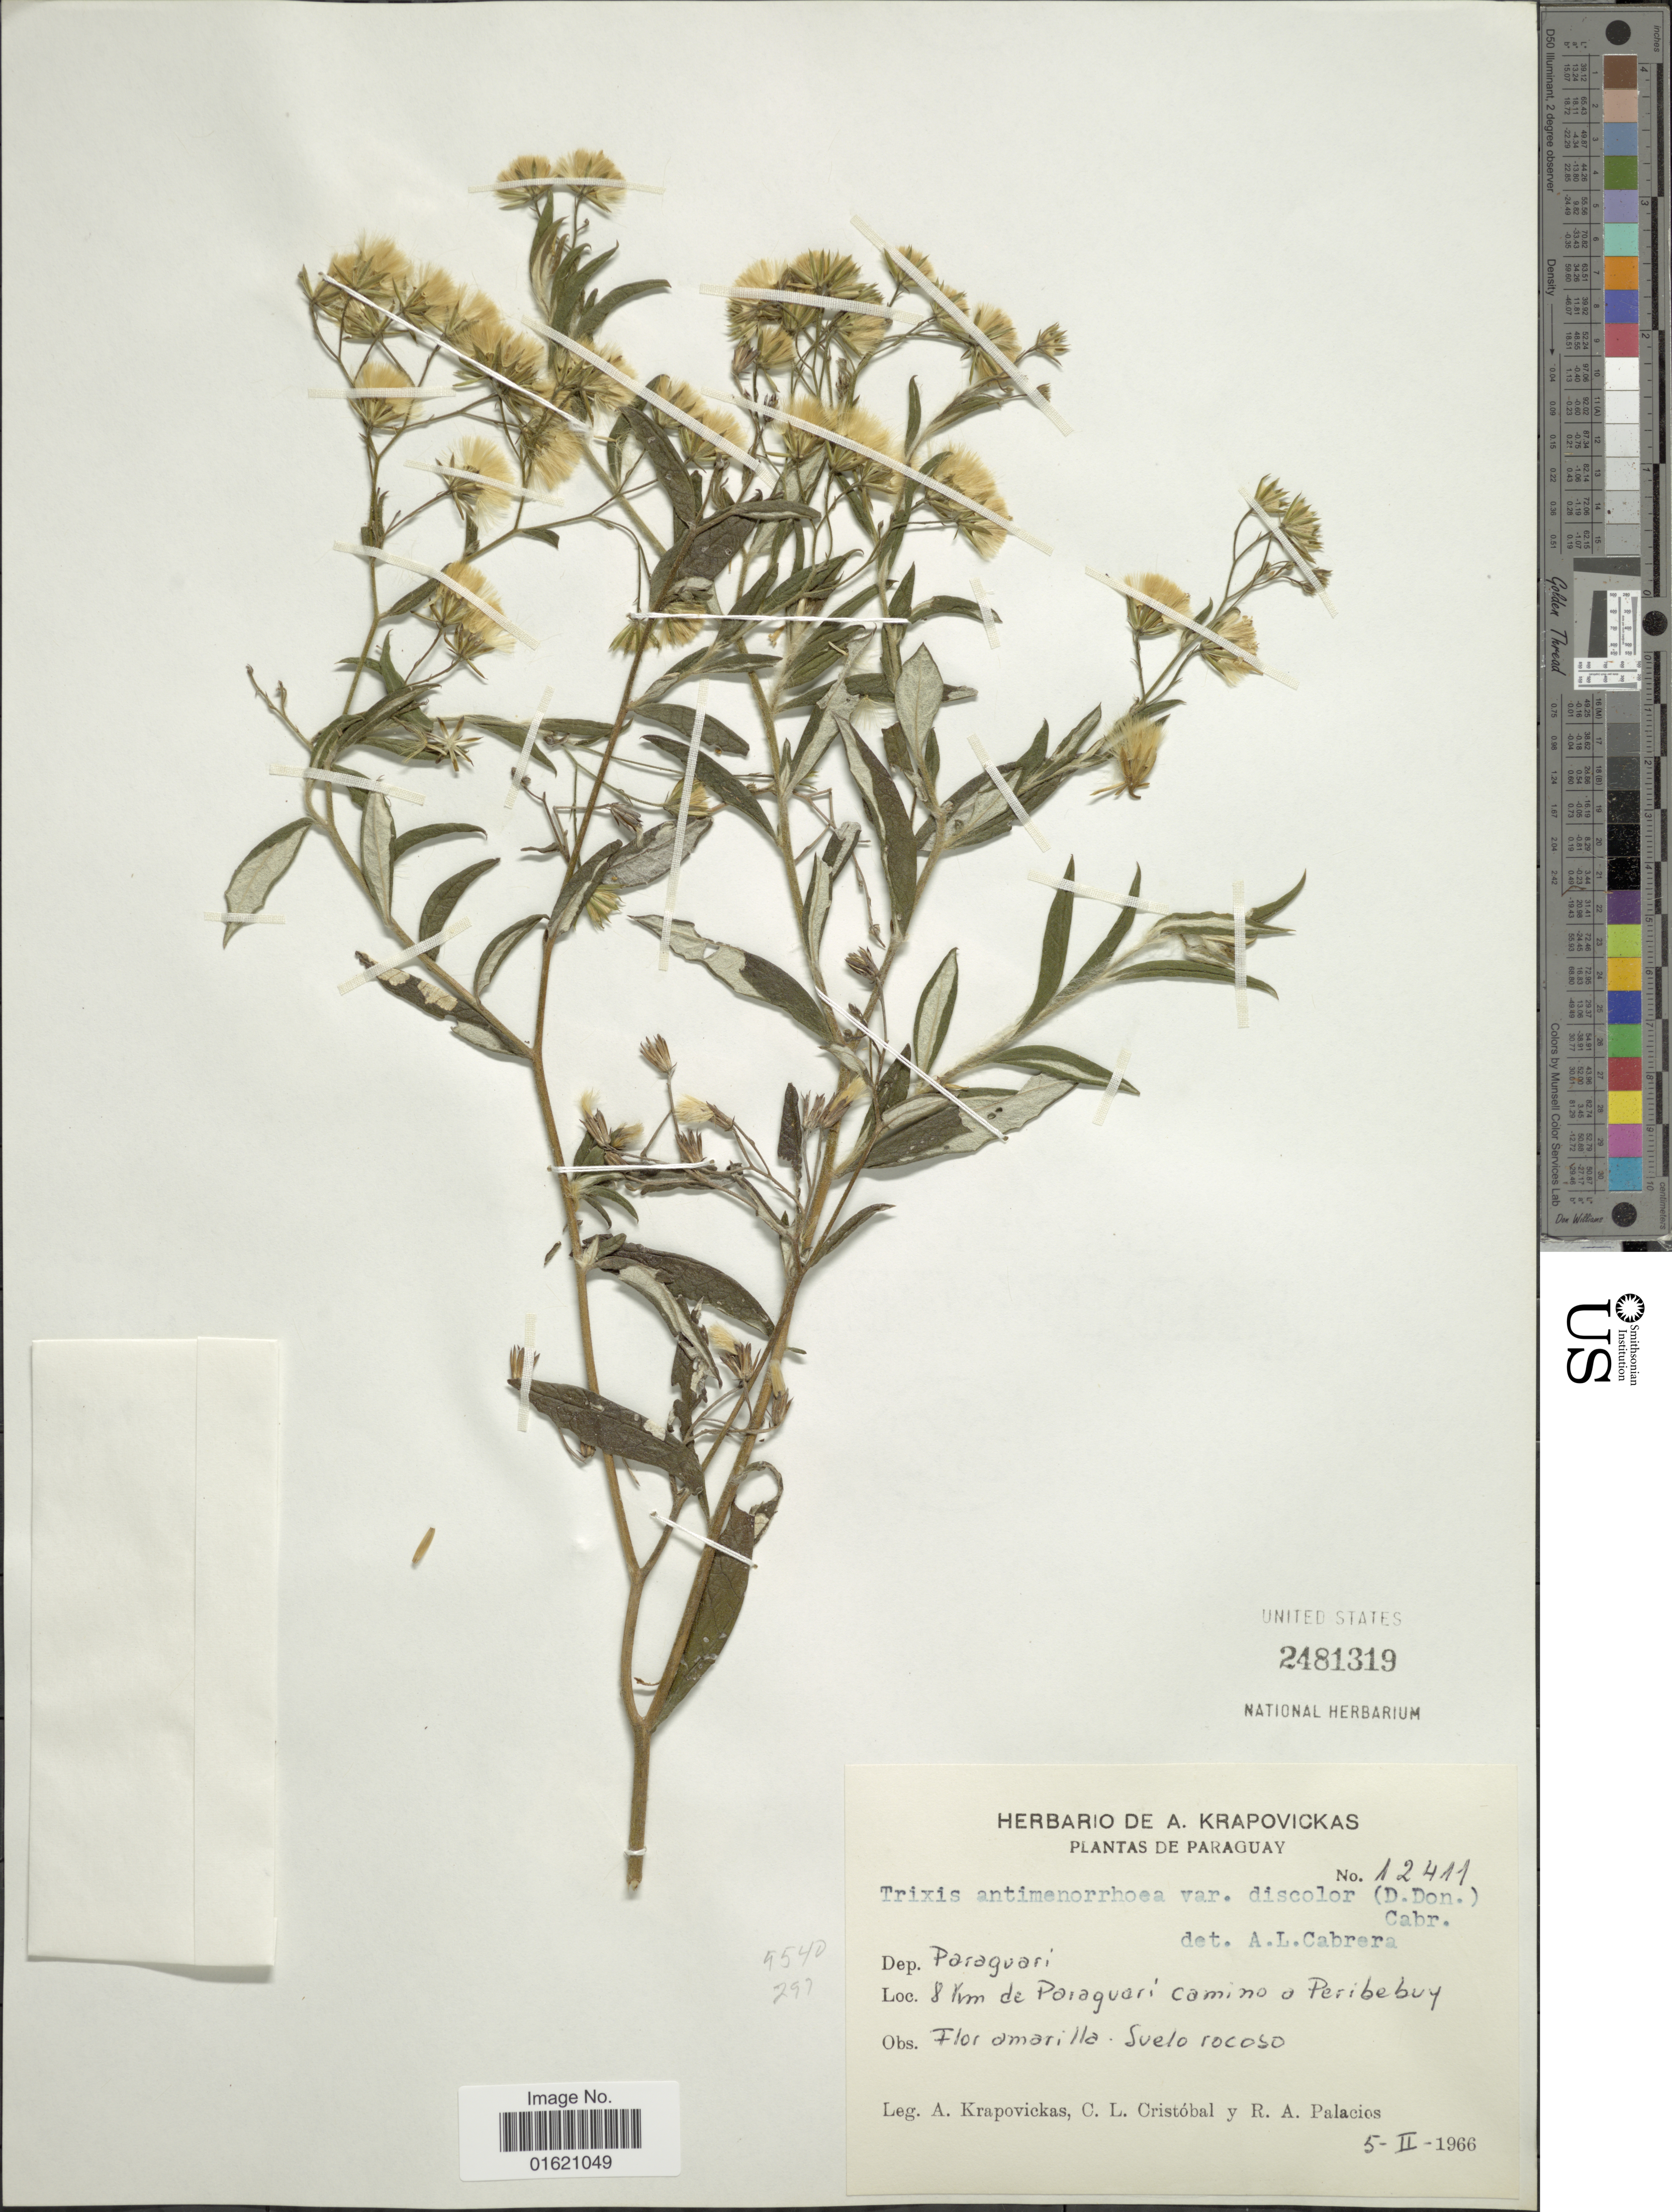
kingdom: Plantae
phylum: Tracheophyta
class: Magnoliopsida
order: Asterales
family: Asteraceae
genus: Trixis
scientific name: Trixis antimenorrhoea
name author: (Schrank) Mart. ex Kuntze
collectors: A. Krapovickas, C. L. Cristóbal & R. Palacios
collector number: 12411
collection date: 1966-02-05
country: Paraguay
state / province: Paraguari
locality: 8 km de Paraguari camino a Peribebuy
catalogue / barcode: US 2481319